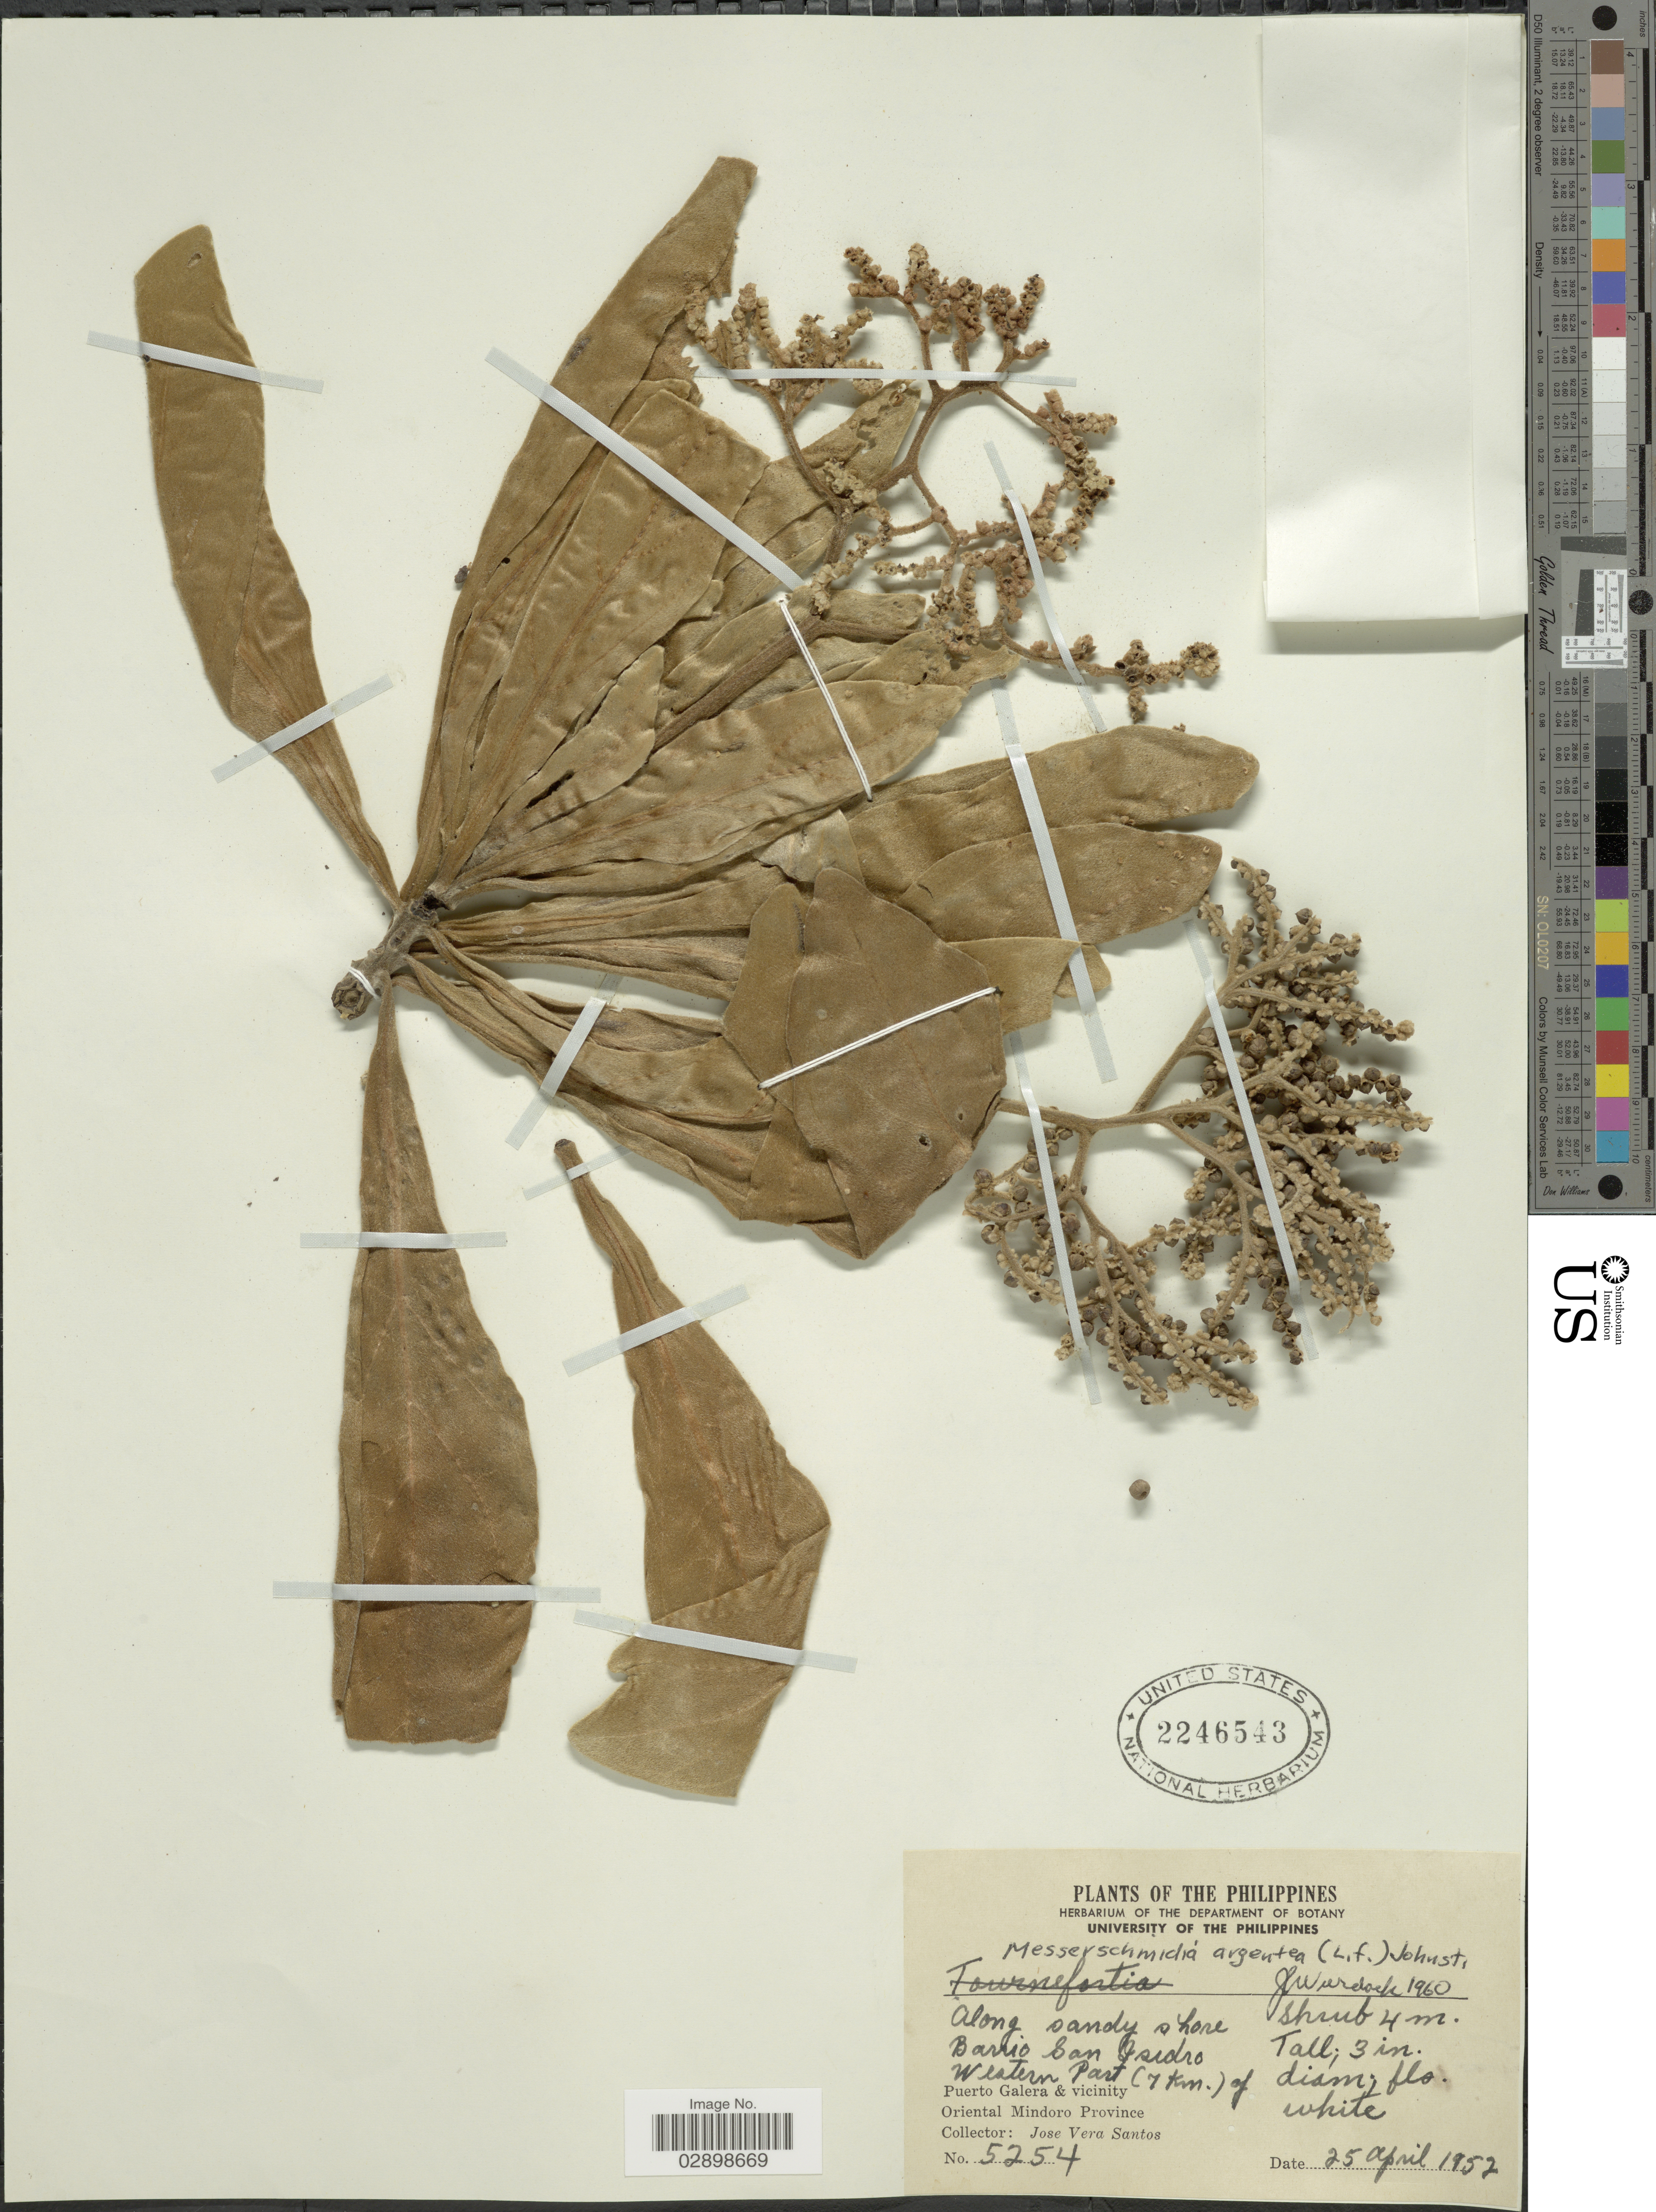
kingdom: Plantae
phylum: Tracheophyta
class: Magnoliopsida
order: Boraginales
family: Heliotropiaceae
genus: Tournefortia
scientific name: Tournefortia argentea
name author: L. f.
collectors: J. V. Santos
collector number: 5254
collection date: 1957-04-25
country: Philippines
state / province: Mimaropa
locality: Along sandy shore, Barrio San Isidro, Western Part (7 km.) of Puerto Galera & vicinity. Oriental Mindoro Province.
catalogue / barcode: US 2246543